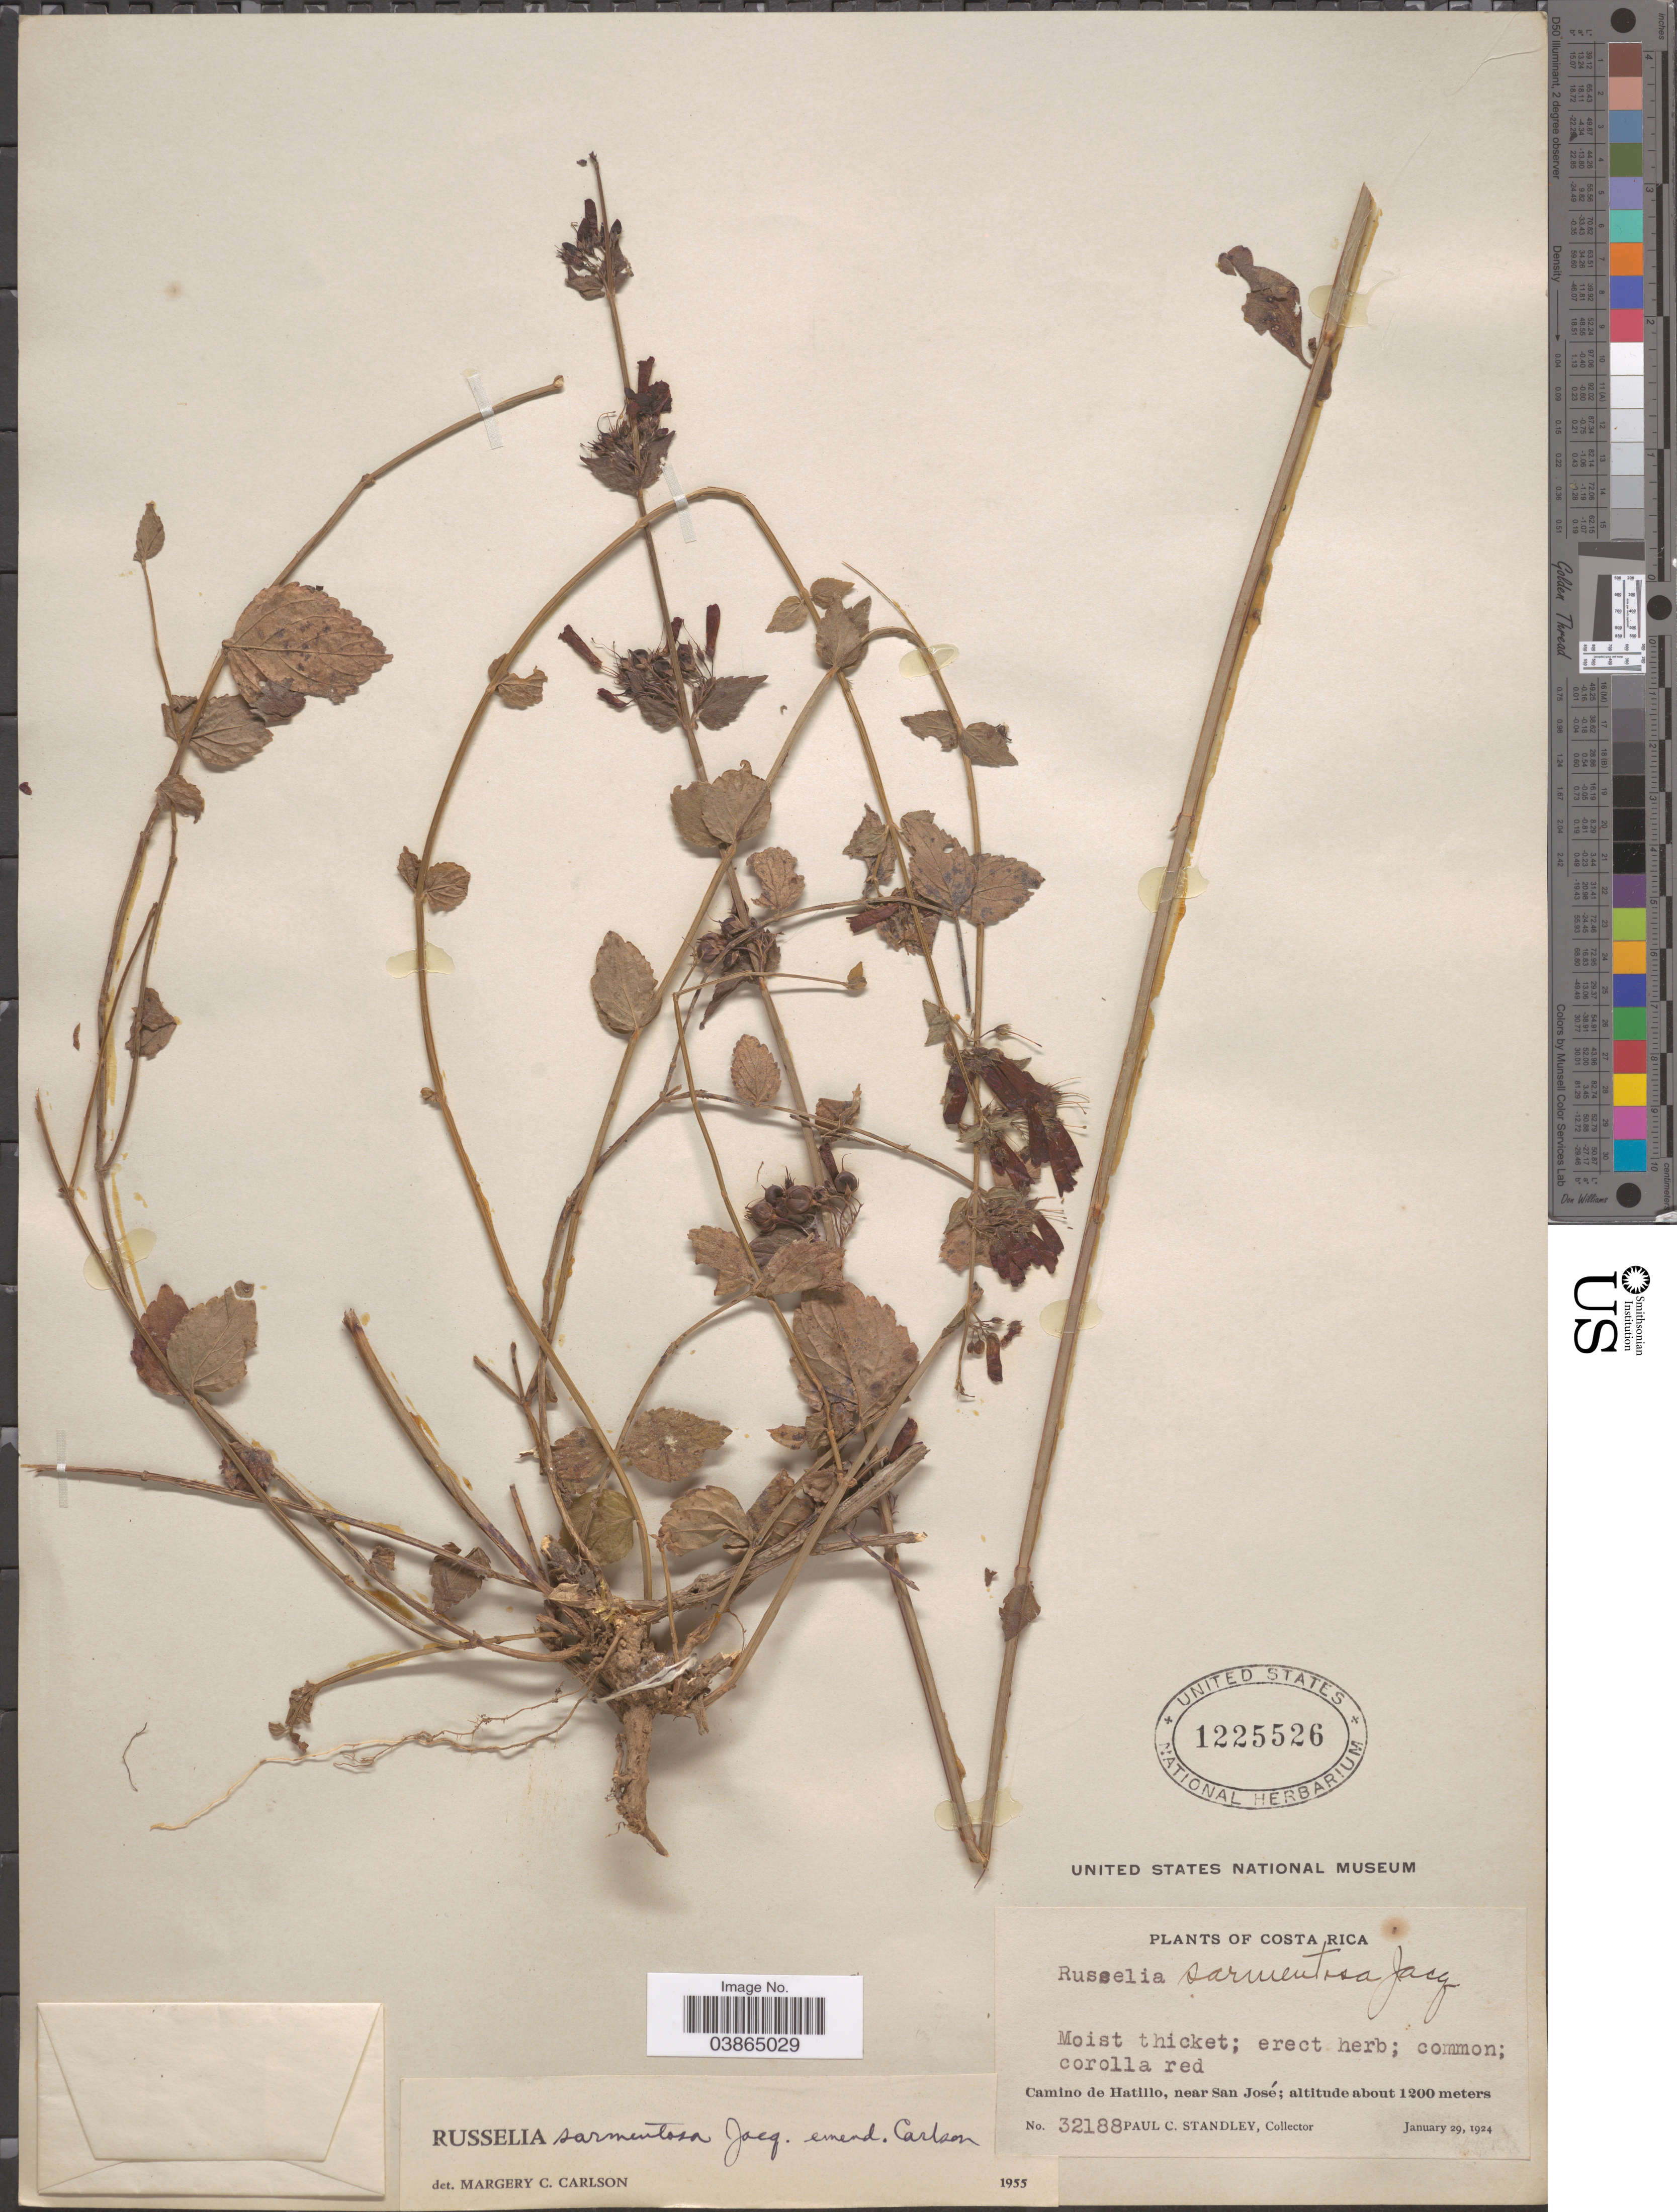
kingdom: Plantae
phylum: Tracheophyta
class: Magnoliopsida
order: Lamiales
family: Plantaginaceae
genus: Russelia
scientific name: Russelia sarmentosa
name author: Jacq.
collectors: P. C. Standley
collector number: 32188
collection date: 1924-01-29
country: Costa Rica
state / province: San José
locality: Camino de Hatillo, near San José.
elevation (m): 1200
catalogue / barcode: US 1225526